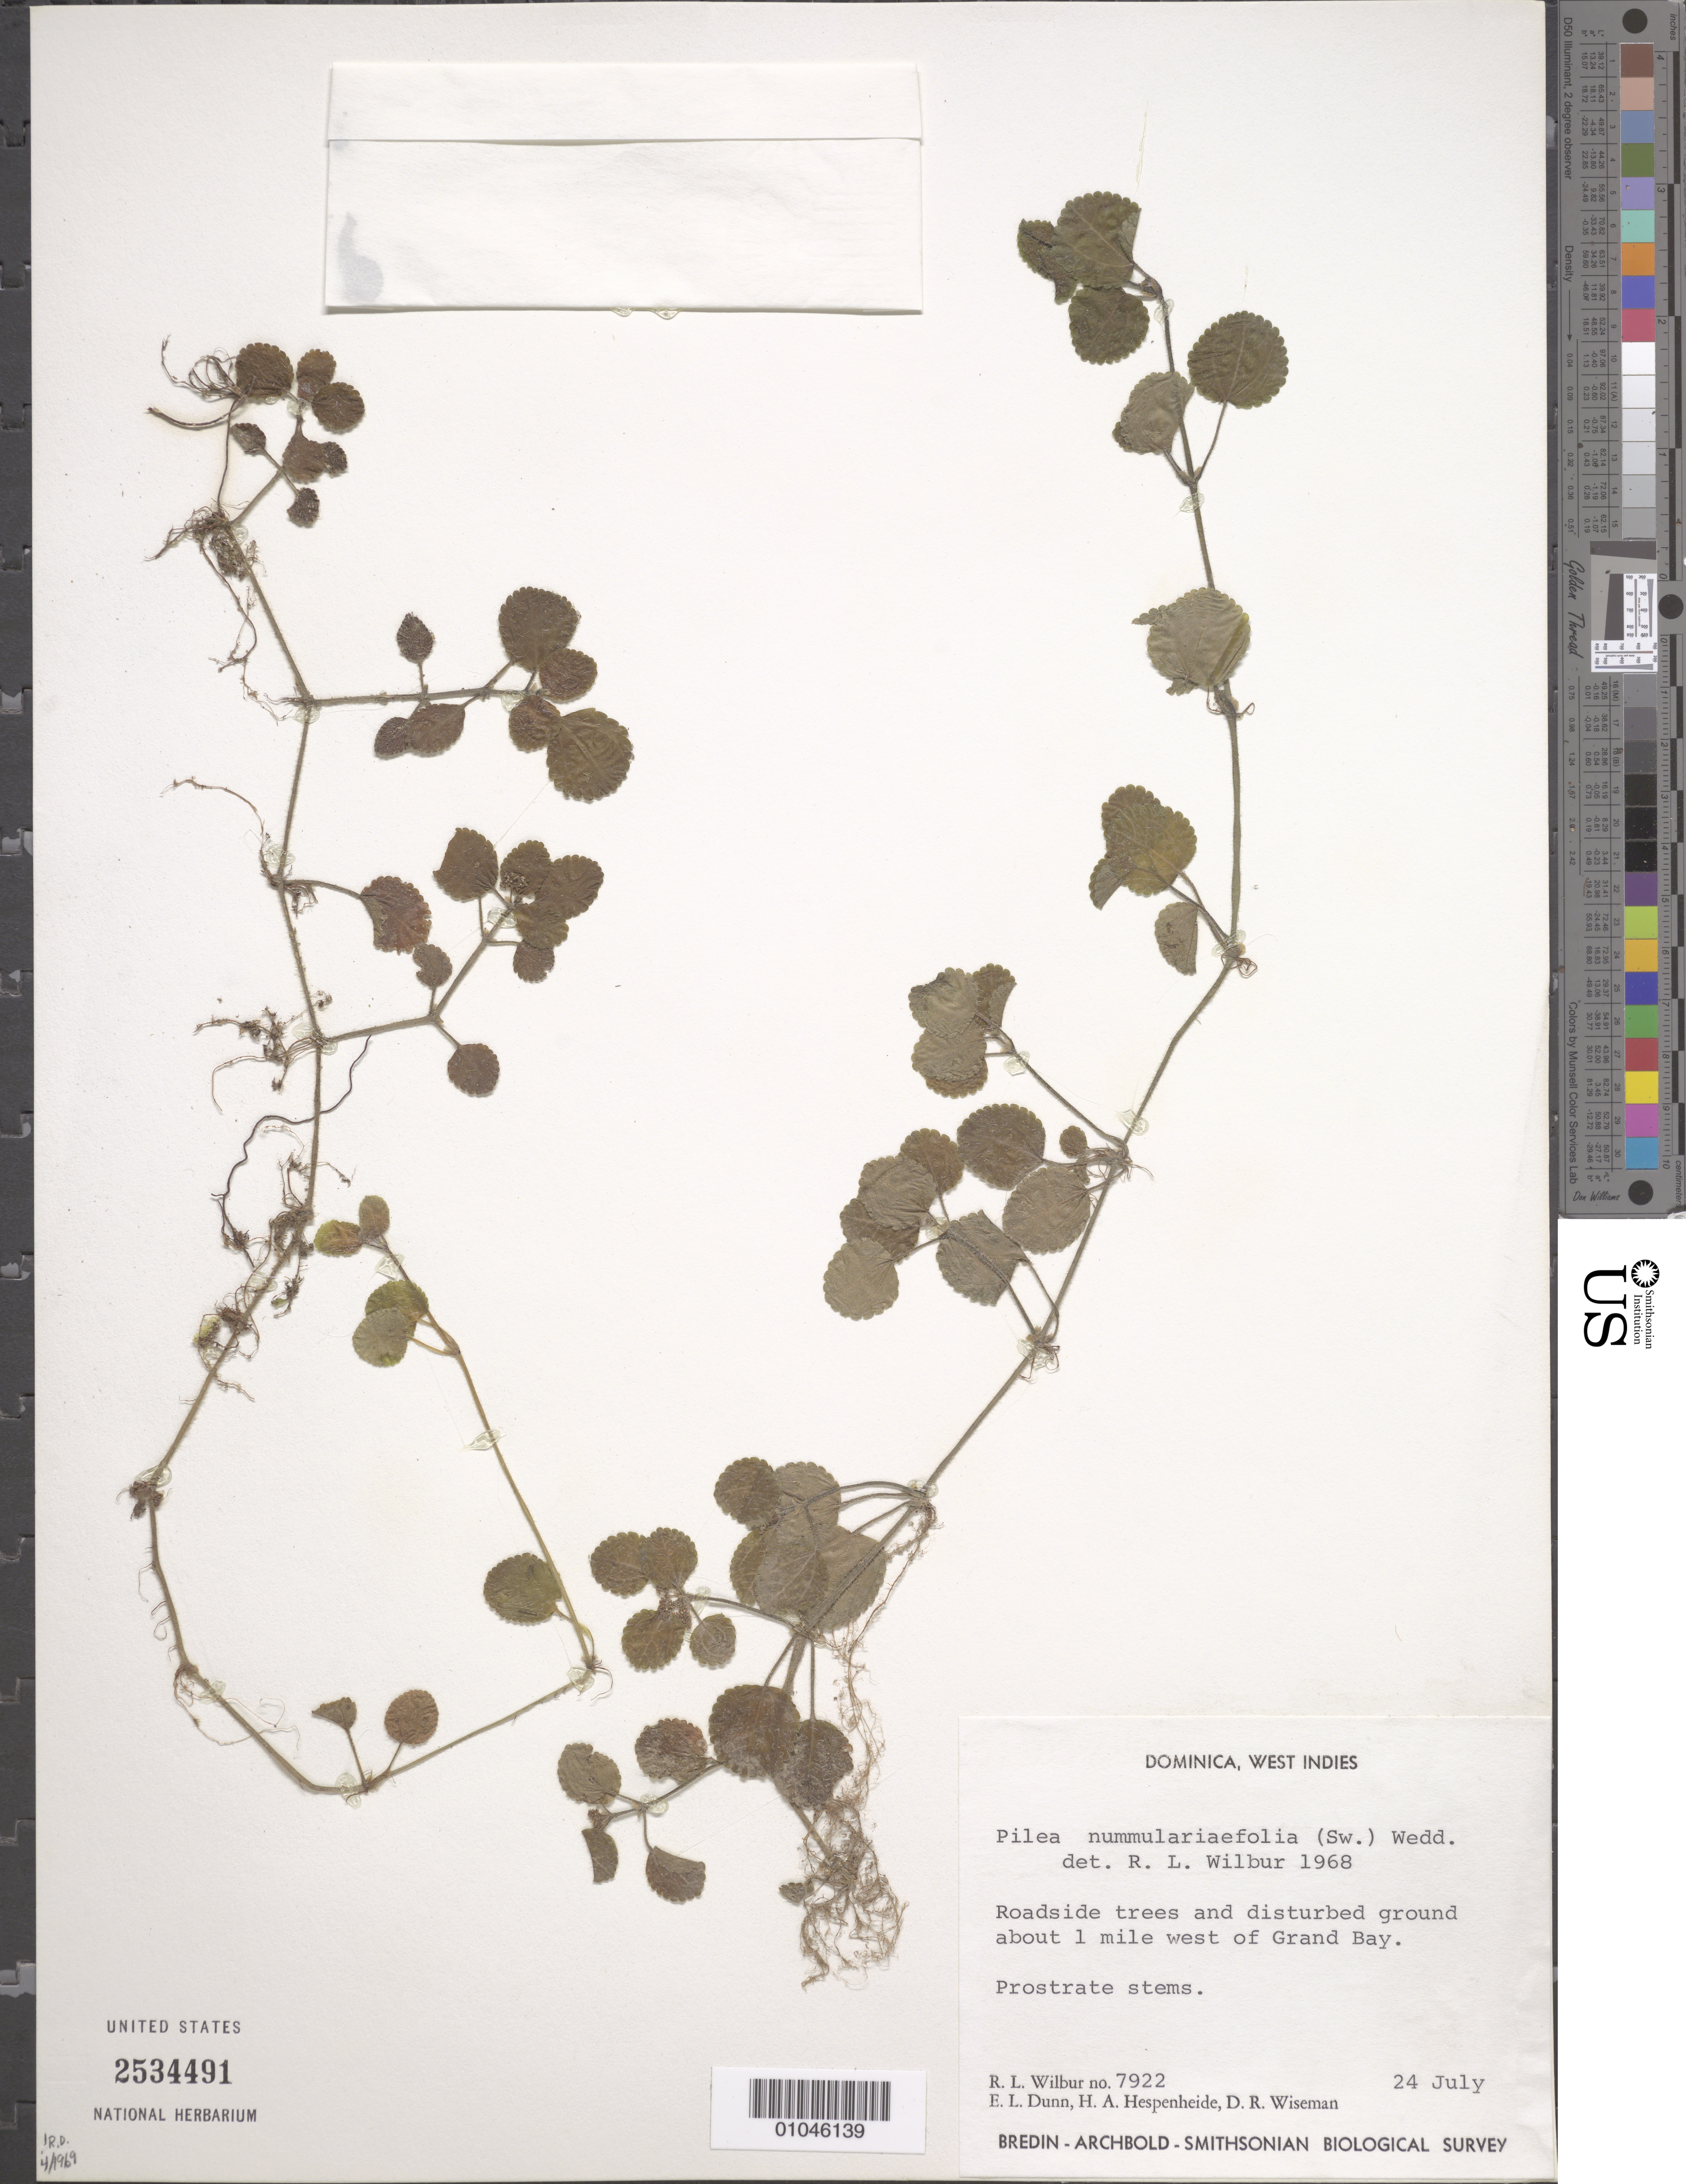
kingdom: Plantae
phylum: Tracheophyta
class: Magnoliopsida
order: Rosales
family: Urticaceae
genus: Pilea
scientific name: Pilea nummularifolia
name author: (Sw.) Wedd.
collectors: E. Dunn, R. L. Wilbur, H. A. Hespenheide & D. R. Wiseman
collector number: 7922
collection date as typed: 24 Jul 1968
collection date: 1968-07-24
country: Dominica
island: Dominica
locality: Roadside trees and disturbed ground about 1 mile W of Grand Bay. Prostrate stems.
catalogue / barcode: US 2534491